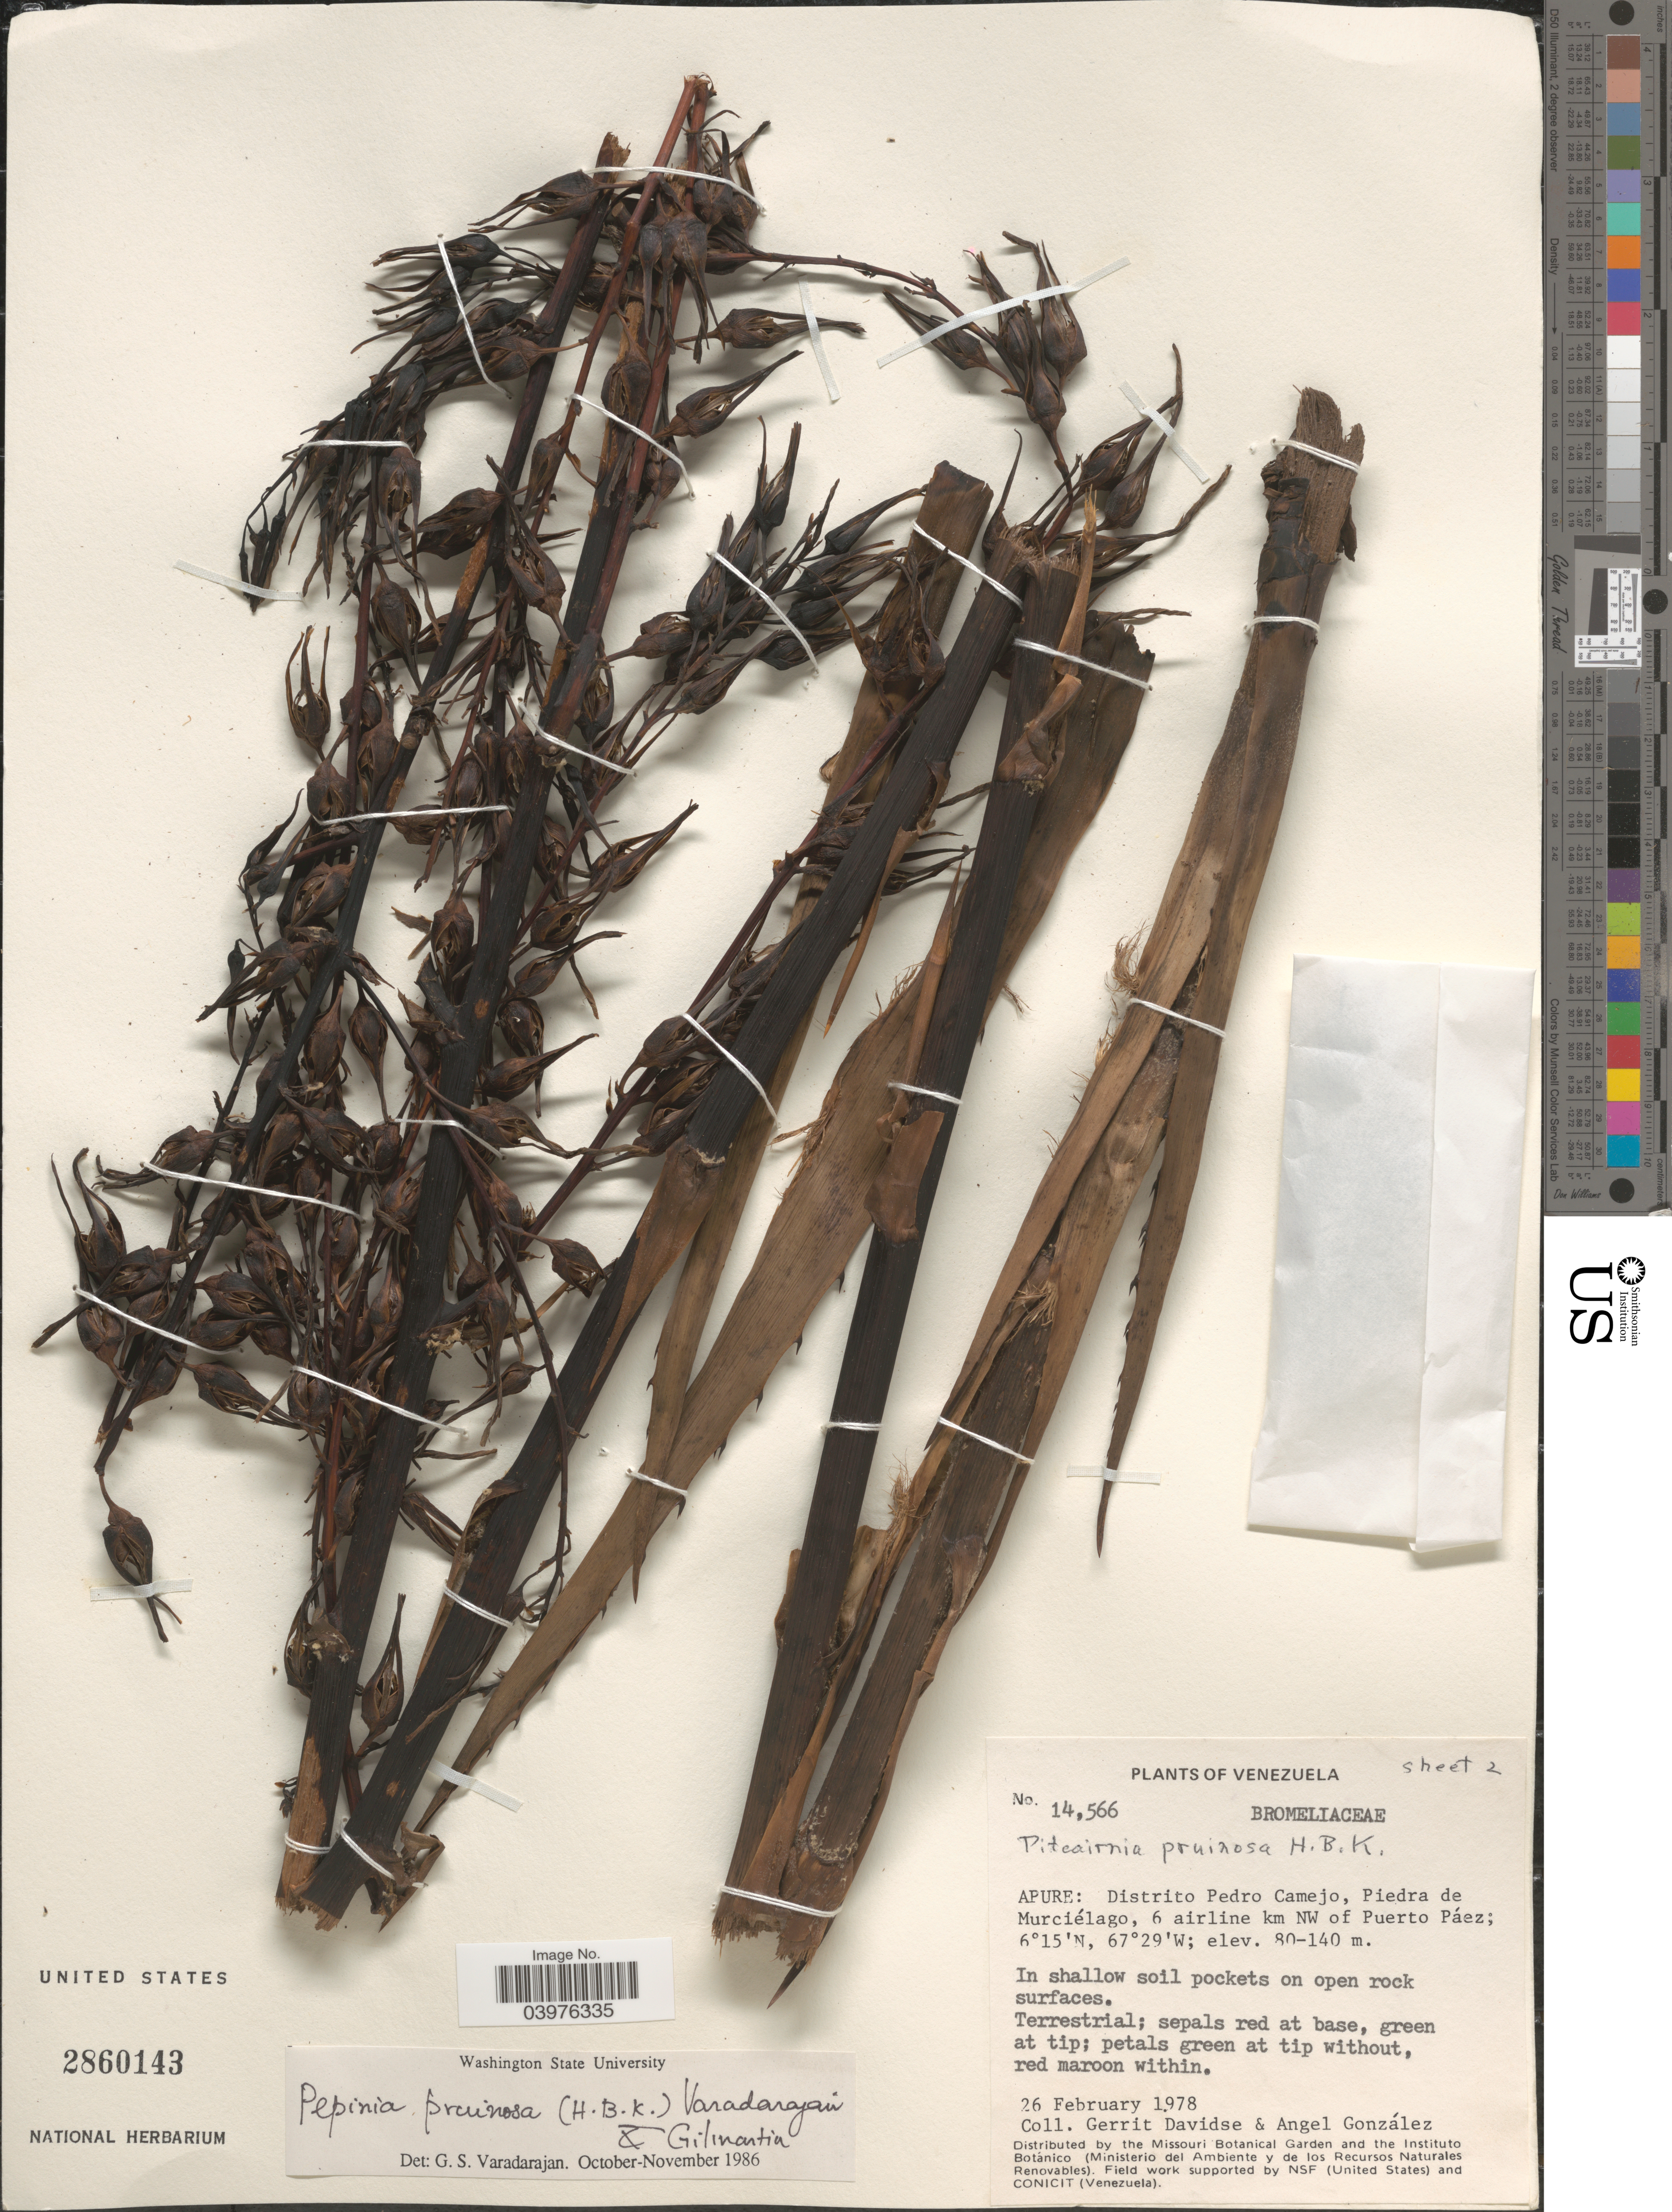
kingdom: Plantae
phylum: Tracheophyta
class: Liliopsida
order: Poales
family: Bromeliaceae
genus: Pitcairnia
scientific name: Pitcairnia pruinosa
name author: Kunth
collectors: G. Davidse & A. C. González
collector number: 14566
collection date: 1978-02-26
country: Venezuela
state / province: Apure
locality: Distrito Pedro Camejo, Piedra de Murciélago, 6 airline km NW of Puerto Páez.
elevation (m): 80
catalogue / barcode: US 2860143